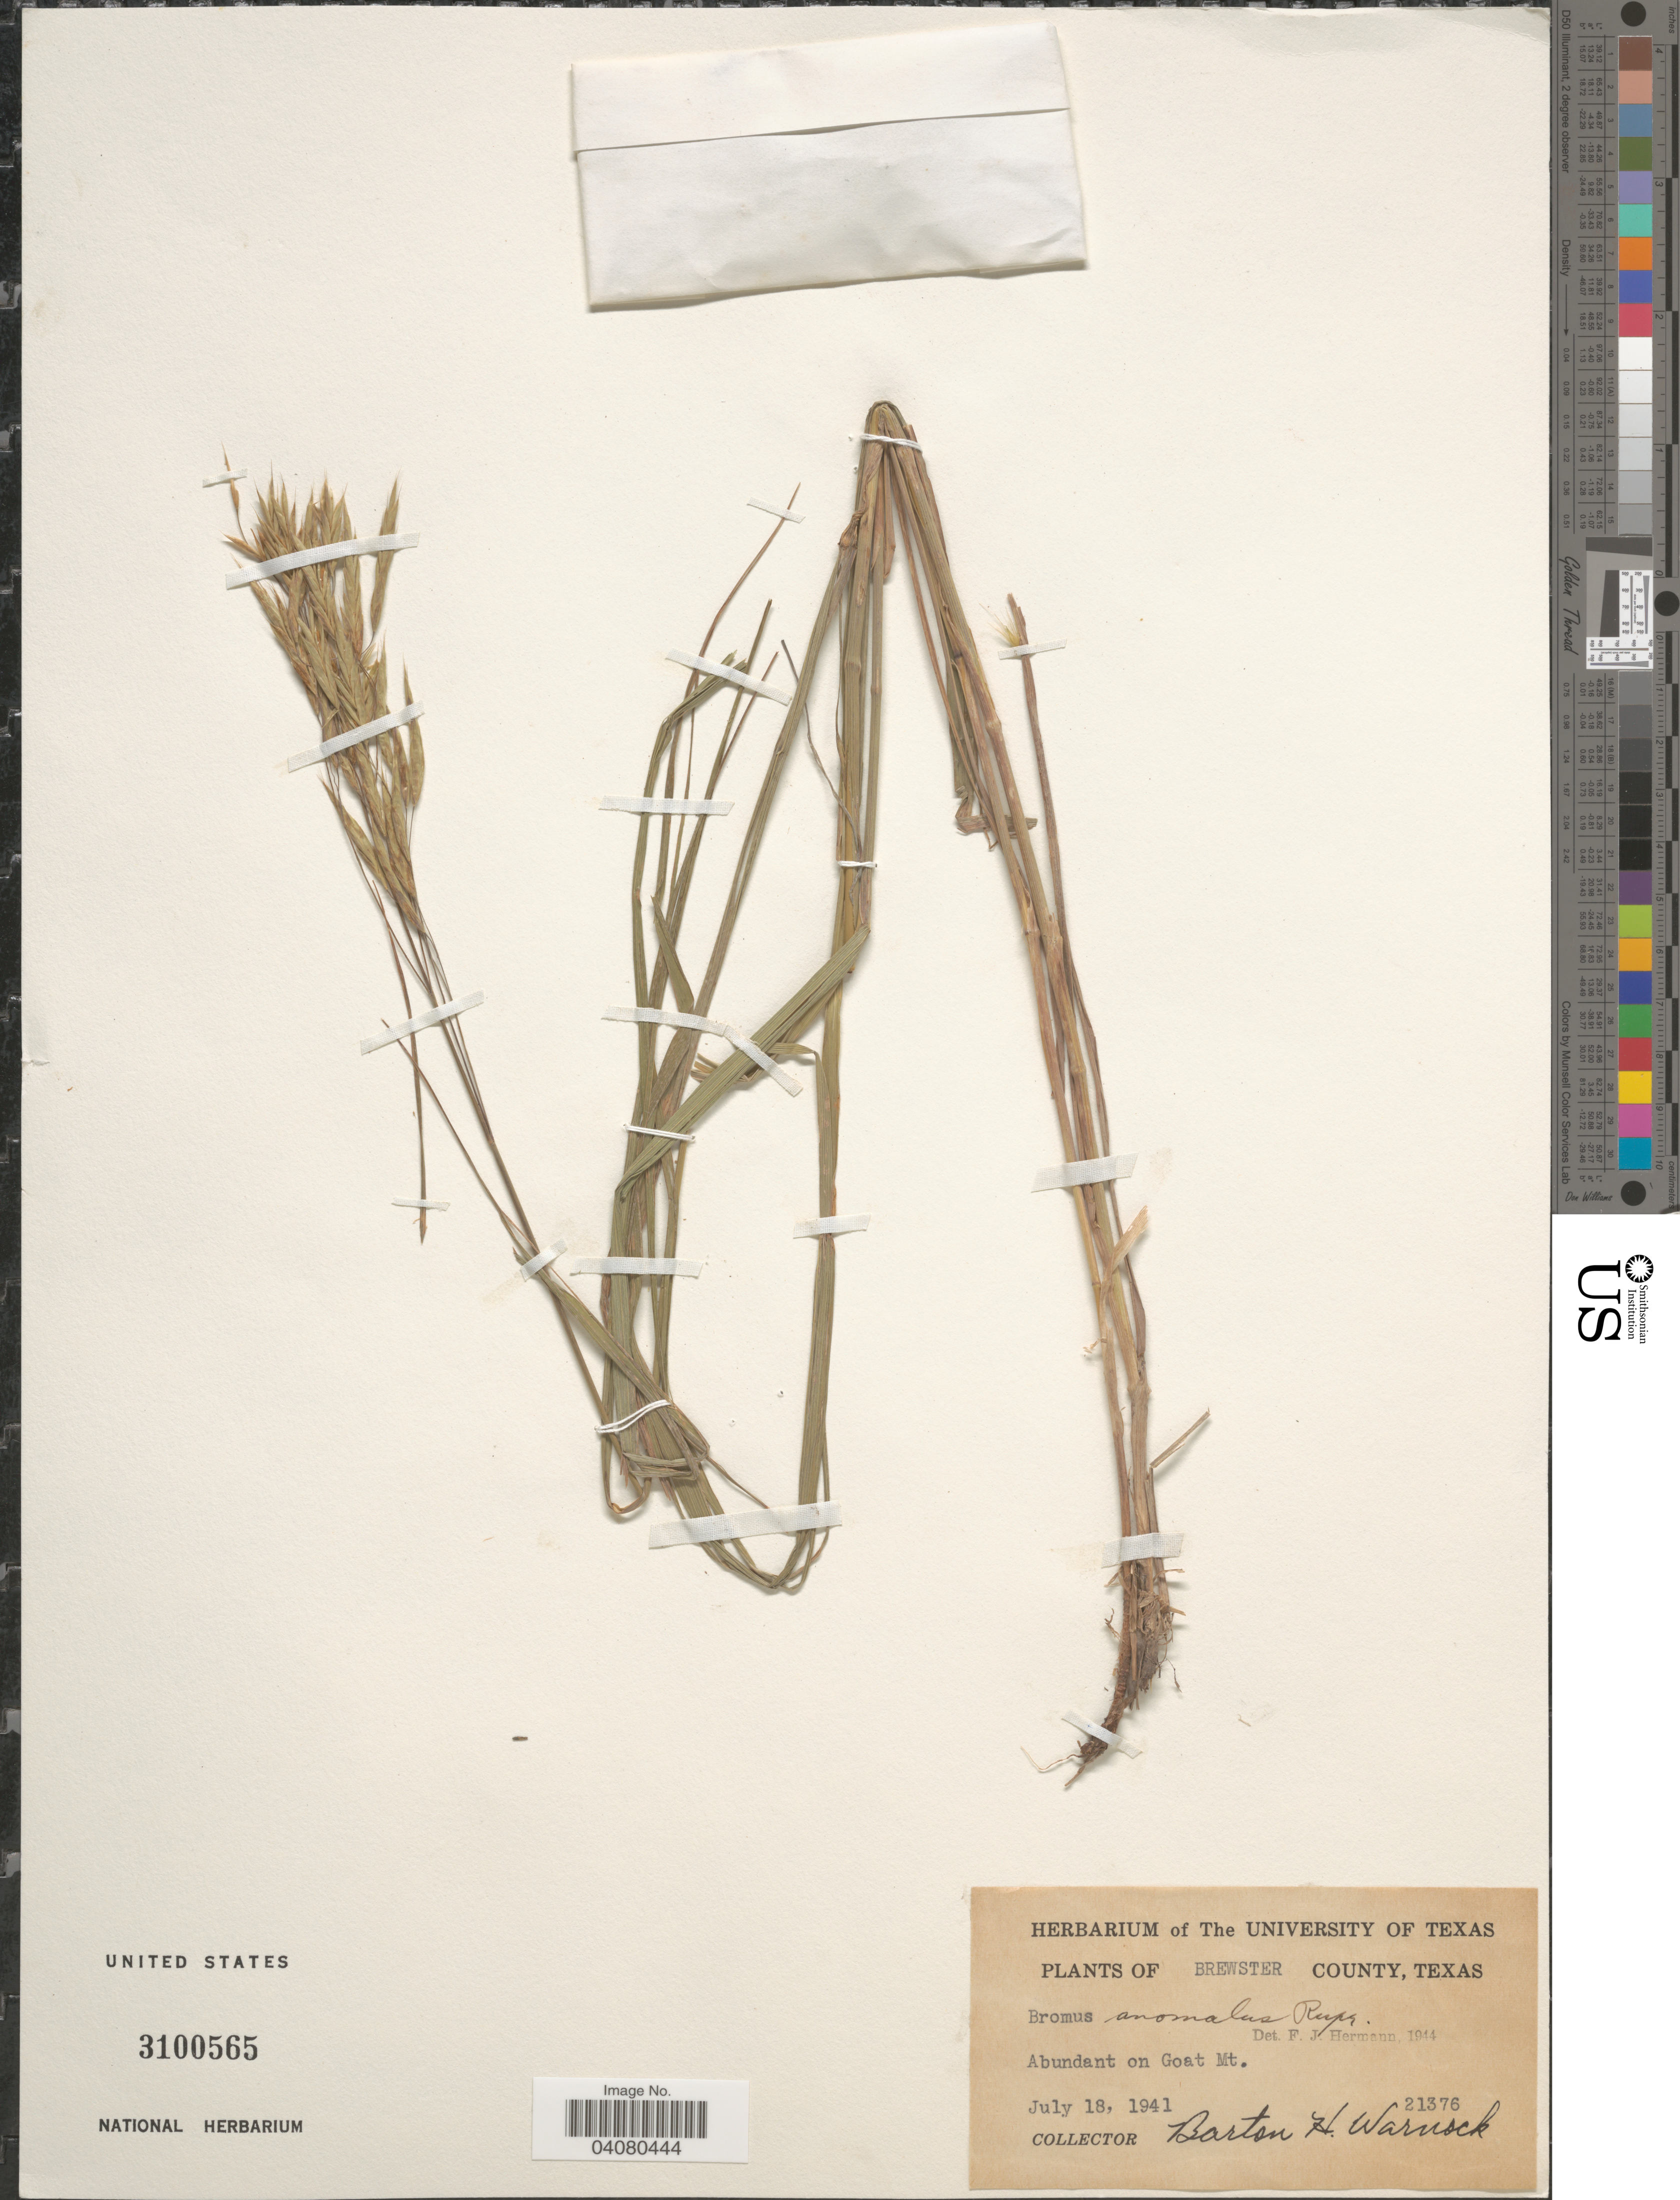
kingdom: Plantae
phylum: Tracheophyta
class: Liliopsida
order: Poales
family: Poaceae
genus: Bromus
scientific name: Bromus anomalus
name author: Rupr. ex E. Fourn.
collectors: B. H. Warnock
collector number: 21376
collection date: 1941-07-18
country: United States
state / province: Texas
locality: Brewster County. Abundant on Goat Mt.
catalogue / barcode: US 3100565